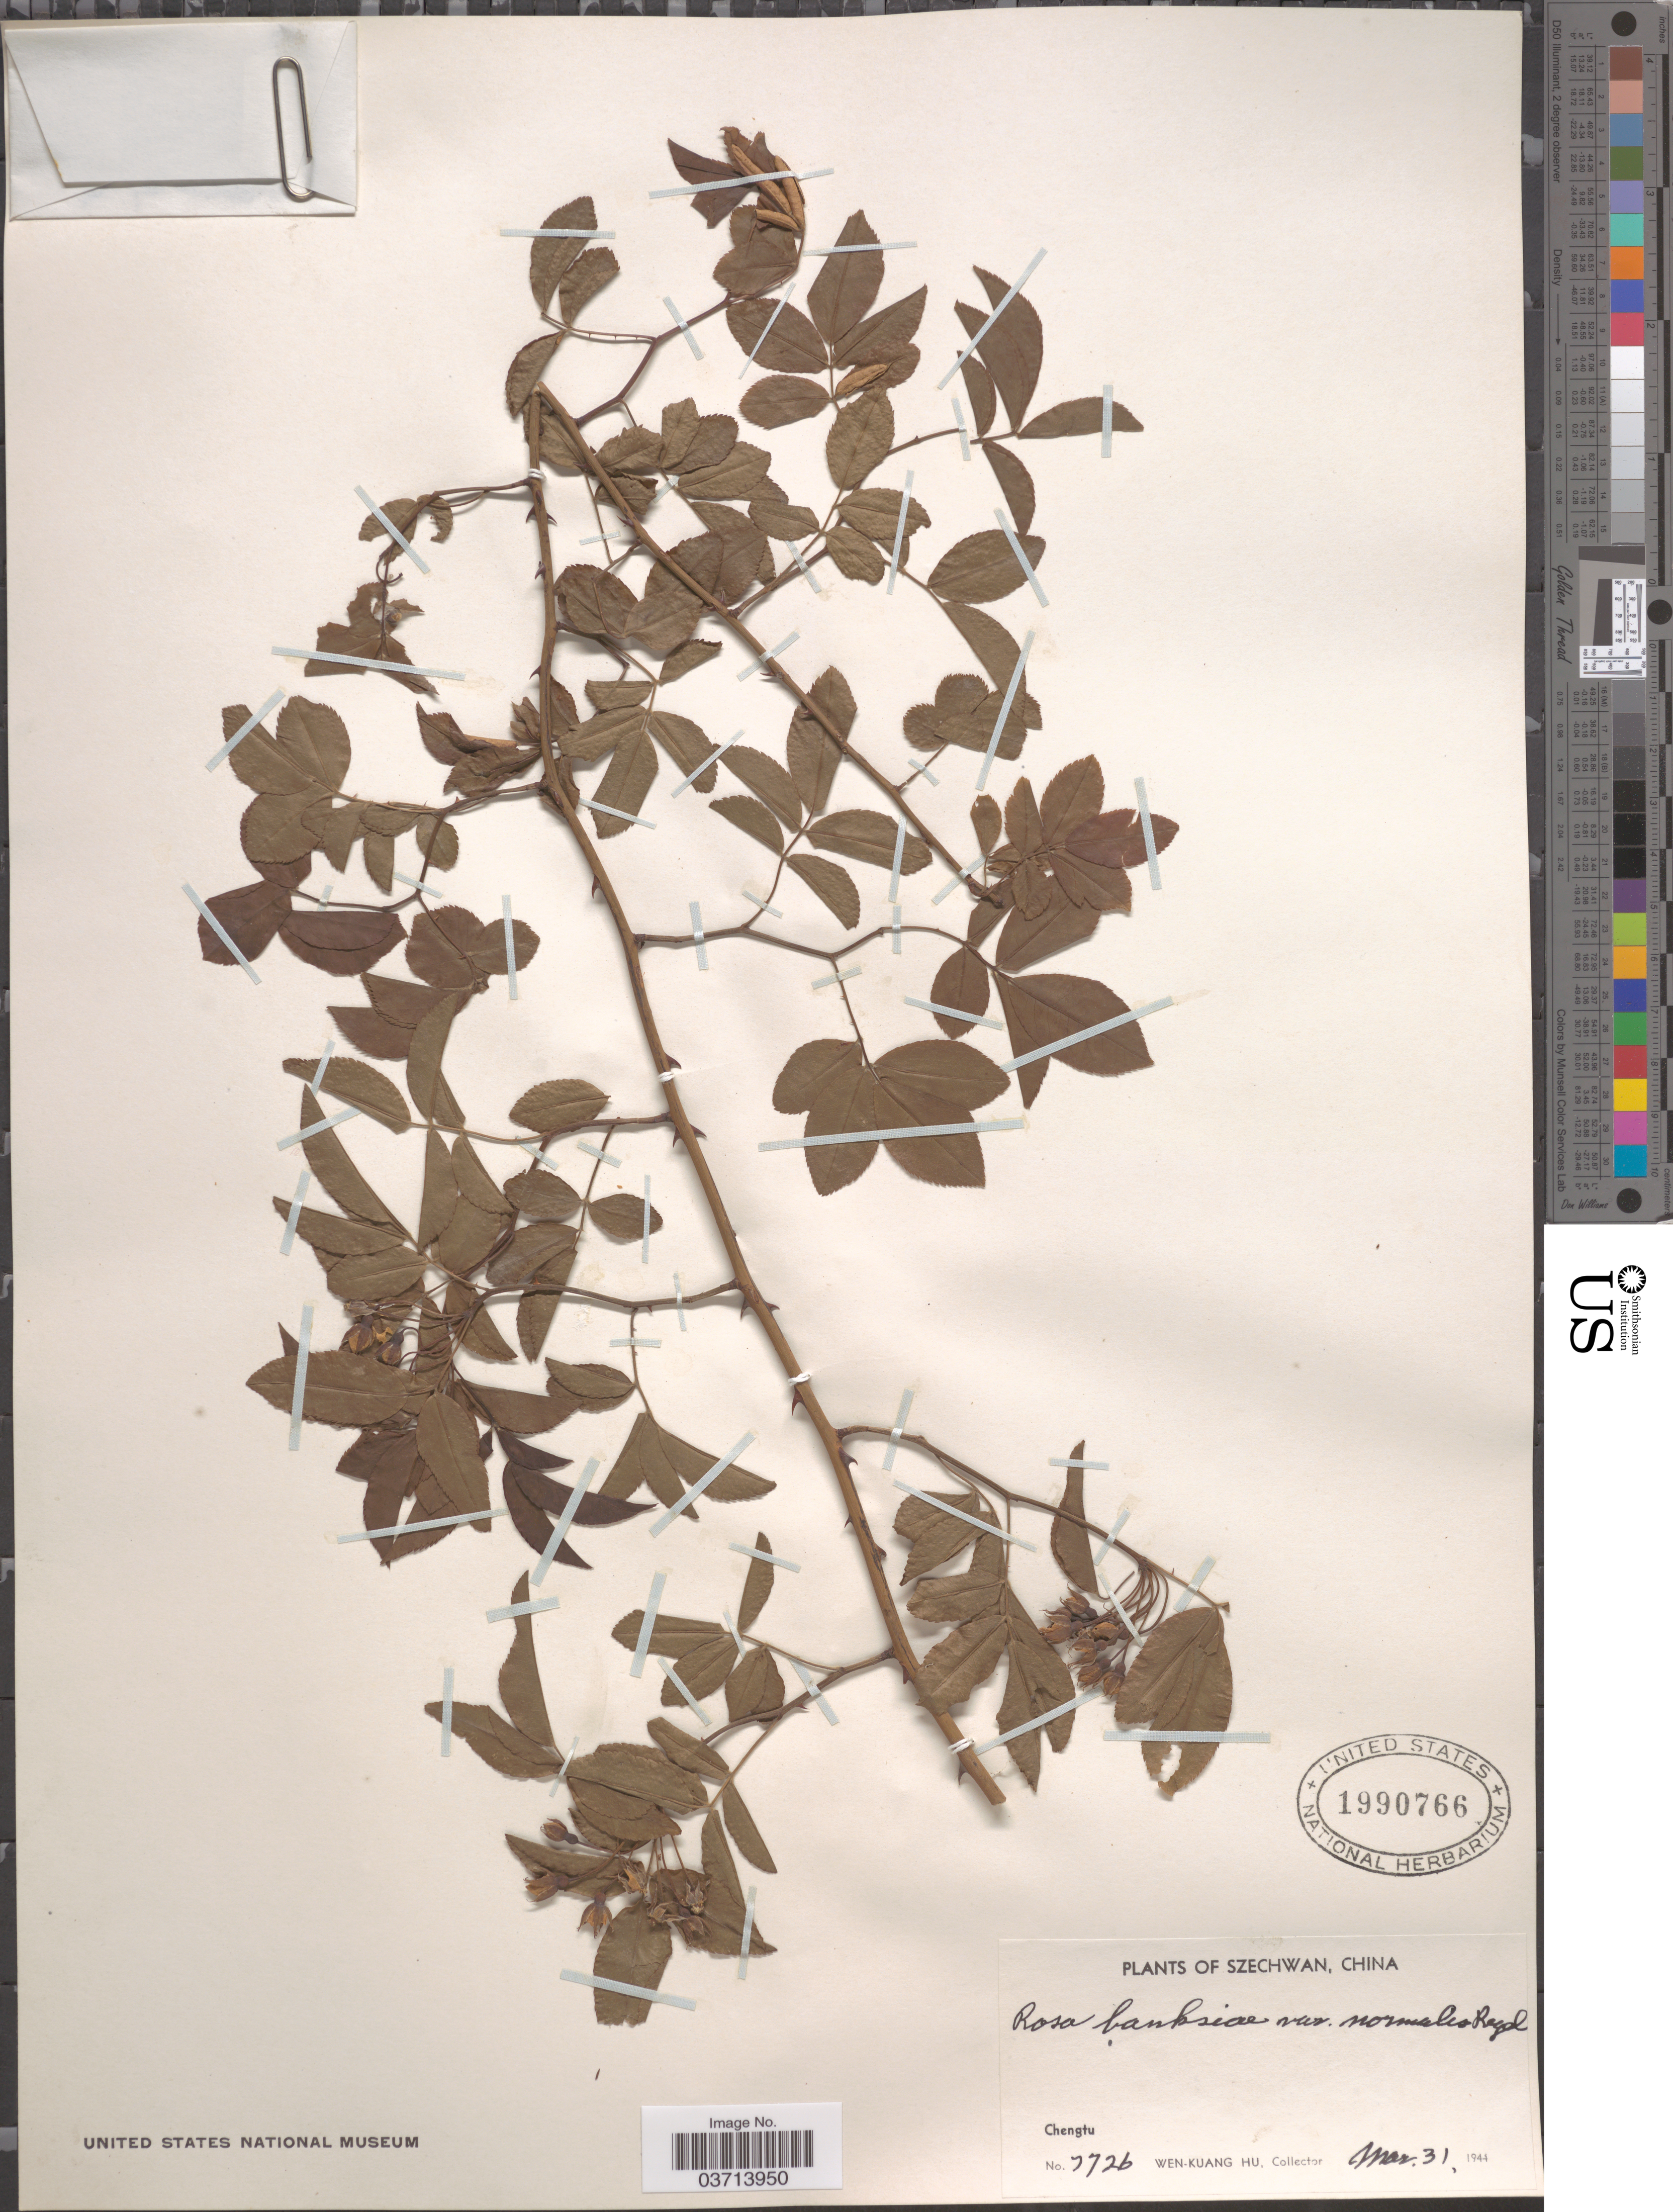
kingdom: Plantae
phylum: Tracheophyta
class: Magnoliopsida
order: Rosales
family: Rosaceae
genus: Rosa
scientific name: Rosa banksiae var. normalis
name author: Regel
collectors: W. K. Hu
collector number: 7726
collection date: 1944-03-31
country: China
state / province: Sichuan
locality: Chengtu.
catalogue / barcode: US 1990766